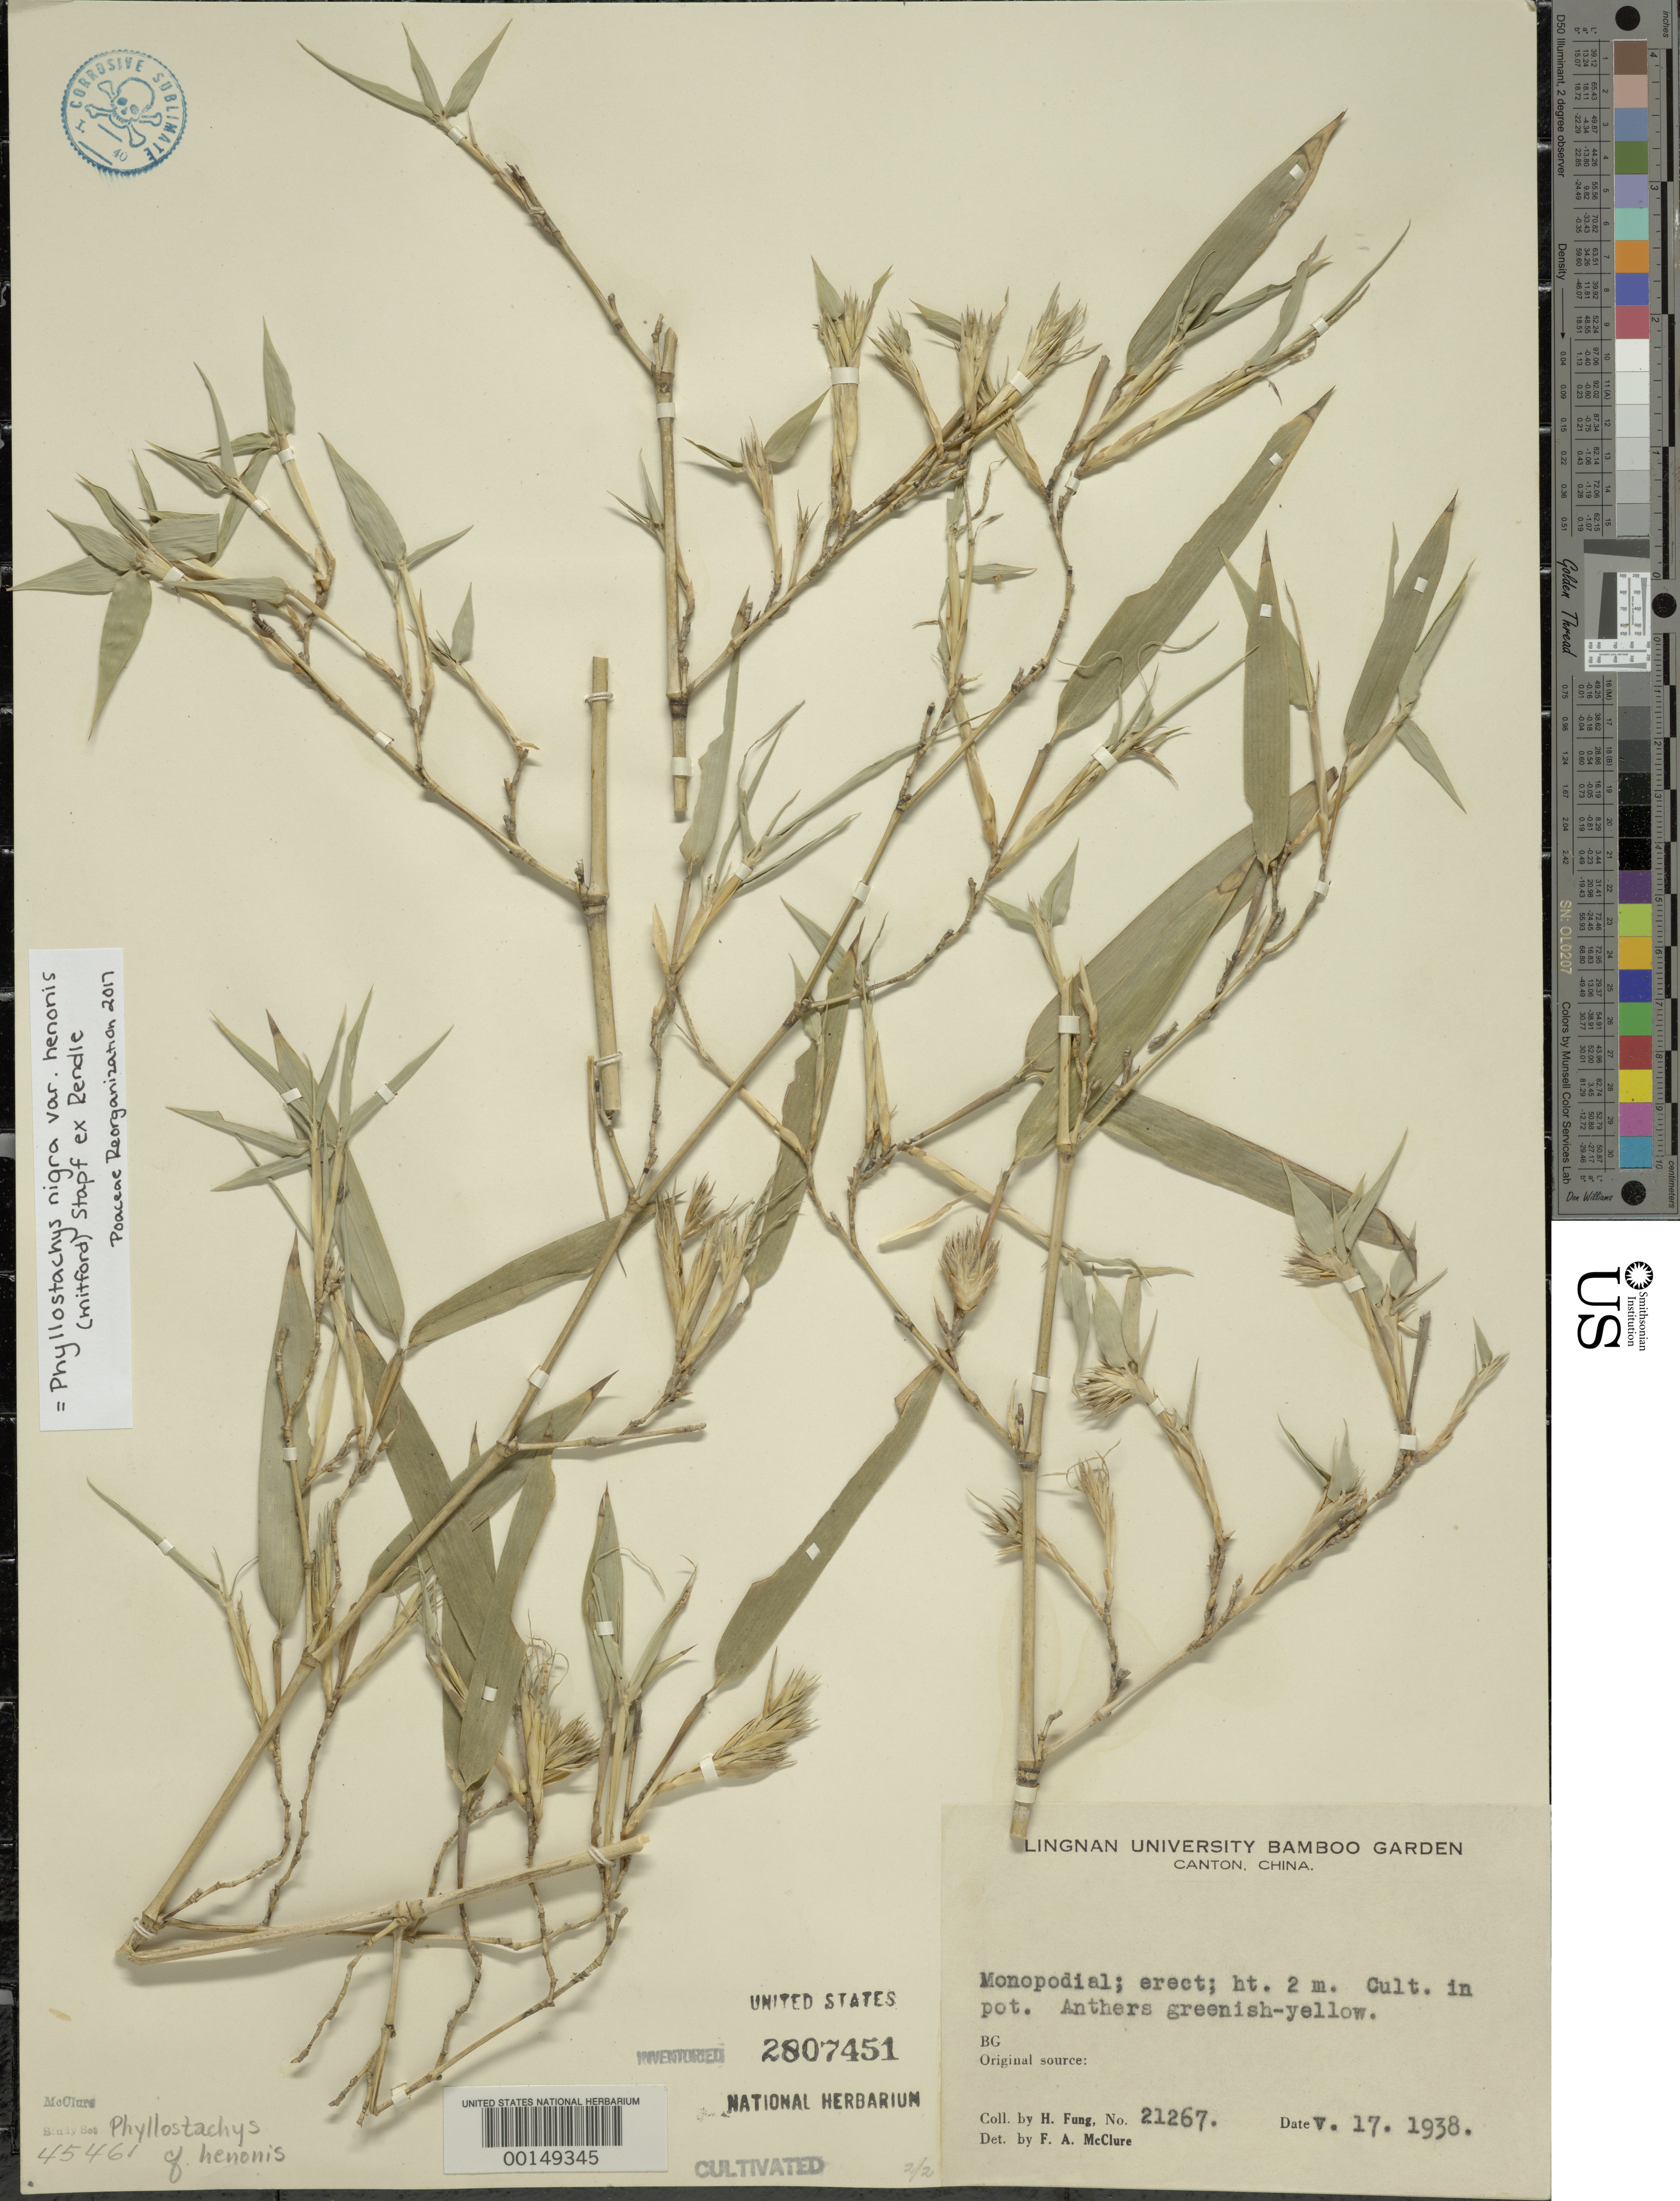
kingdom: Plantae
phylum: Tracheophyta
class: Liliopsida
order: Poales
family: Poaceae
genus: Phyllostachys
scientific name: Phyllostachys nigra var. henonis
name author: (Mitford) Stapf ex Rendle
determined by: Poaceae Reorganization Project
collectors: H. L. Fung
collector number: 21267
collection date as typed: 17 May 1938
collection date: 1938-05-17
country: China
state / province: Guangdong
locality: Canton, lingnan univ. bg.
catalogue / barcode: US 2807451